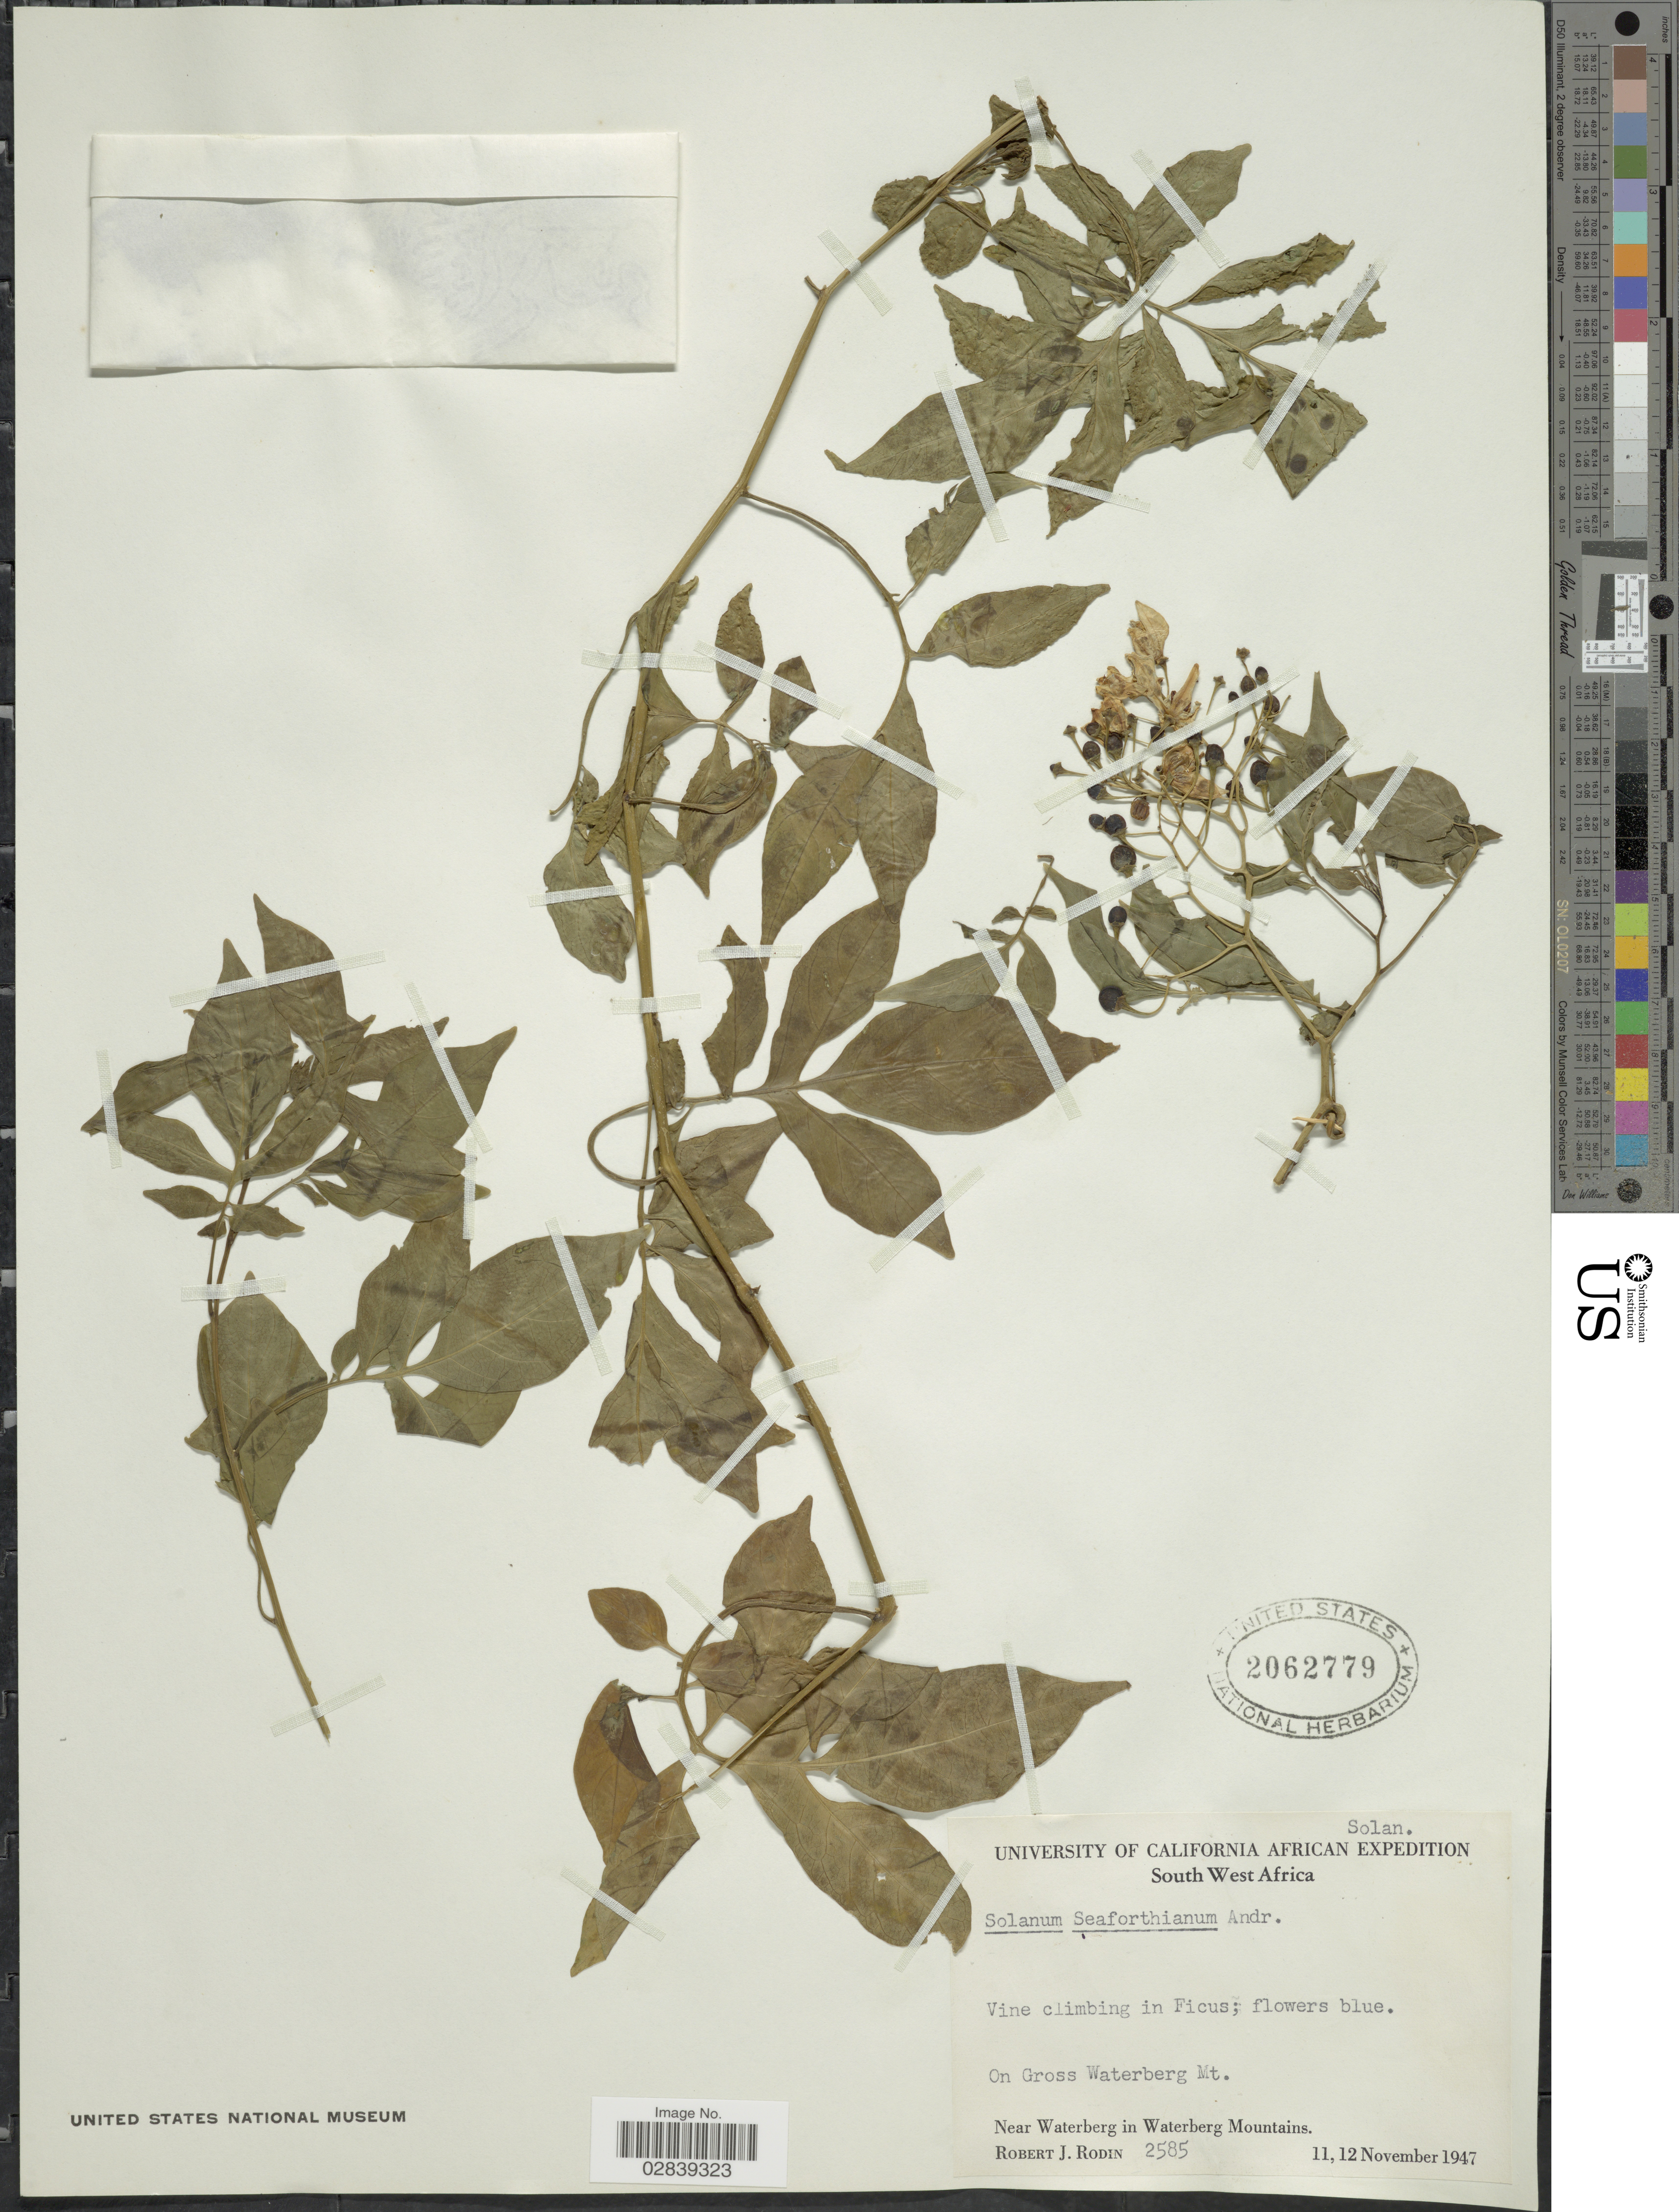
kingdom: Plantae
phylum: Tracheophyta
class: Magnoliopsida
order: Solanales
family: Solanaceae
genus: Solanum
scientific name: Solanum seaforthianum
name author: Andrews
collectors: R. J. Rodin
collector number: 2585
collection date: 1947-11-11/1947-11-12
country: Namibia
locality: South West Africa, on Gross Waterberg Mt., near Waterberg in Waterberg Mountains.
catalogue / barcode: US 2062779